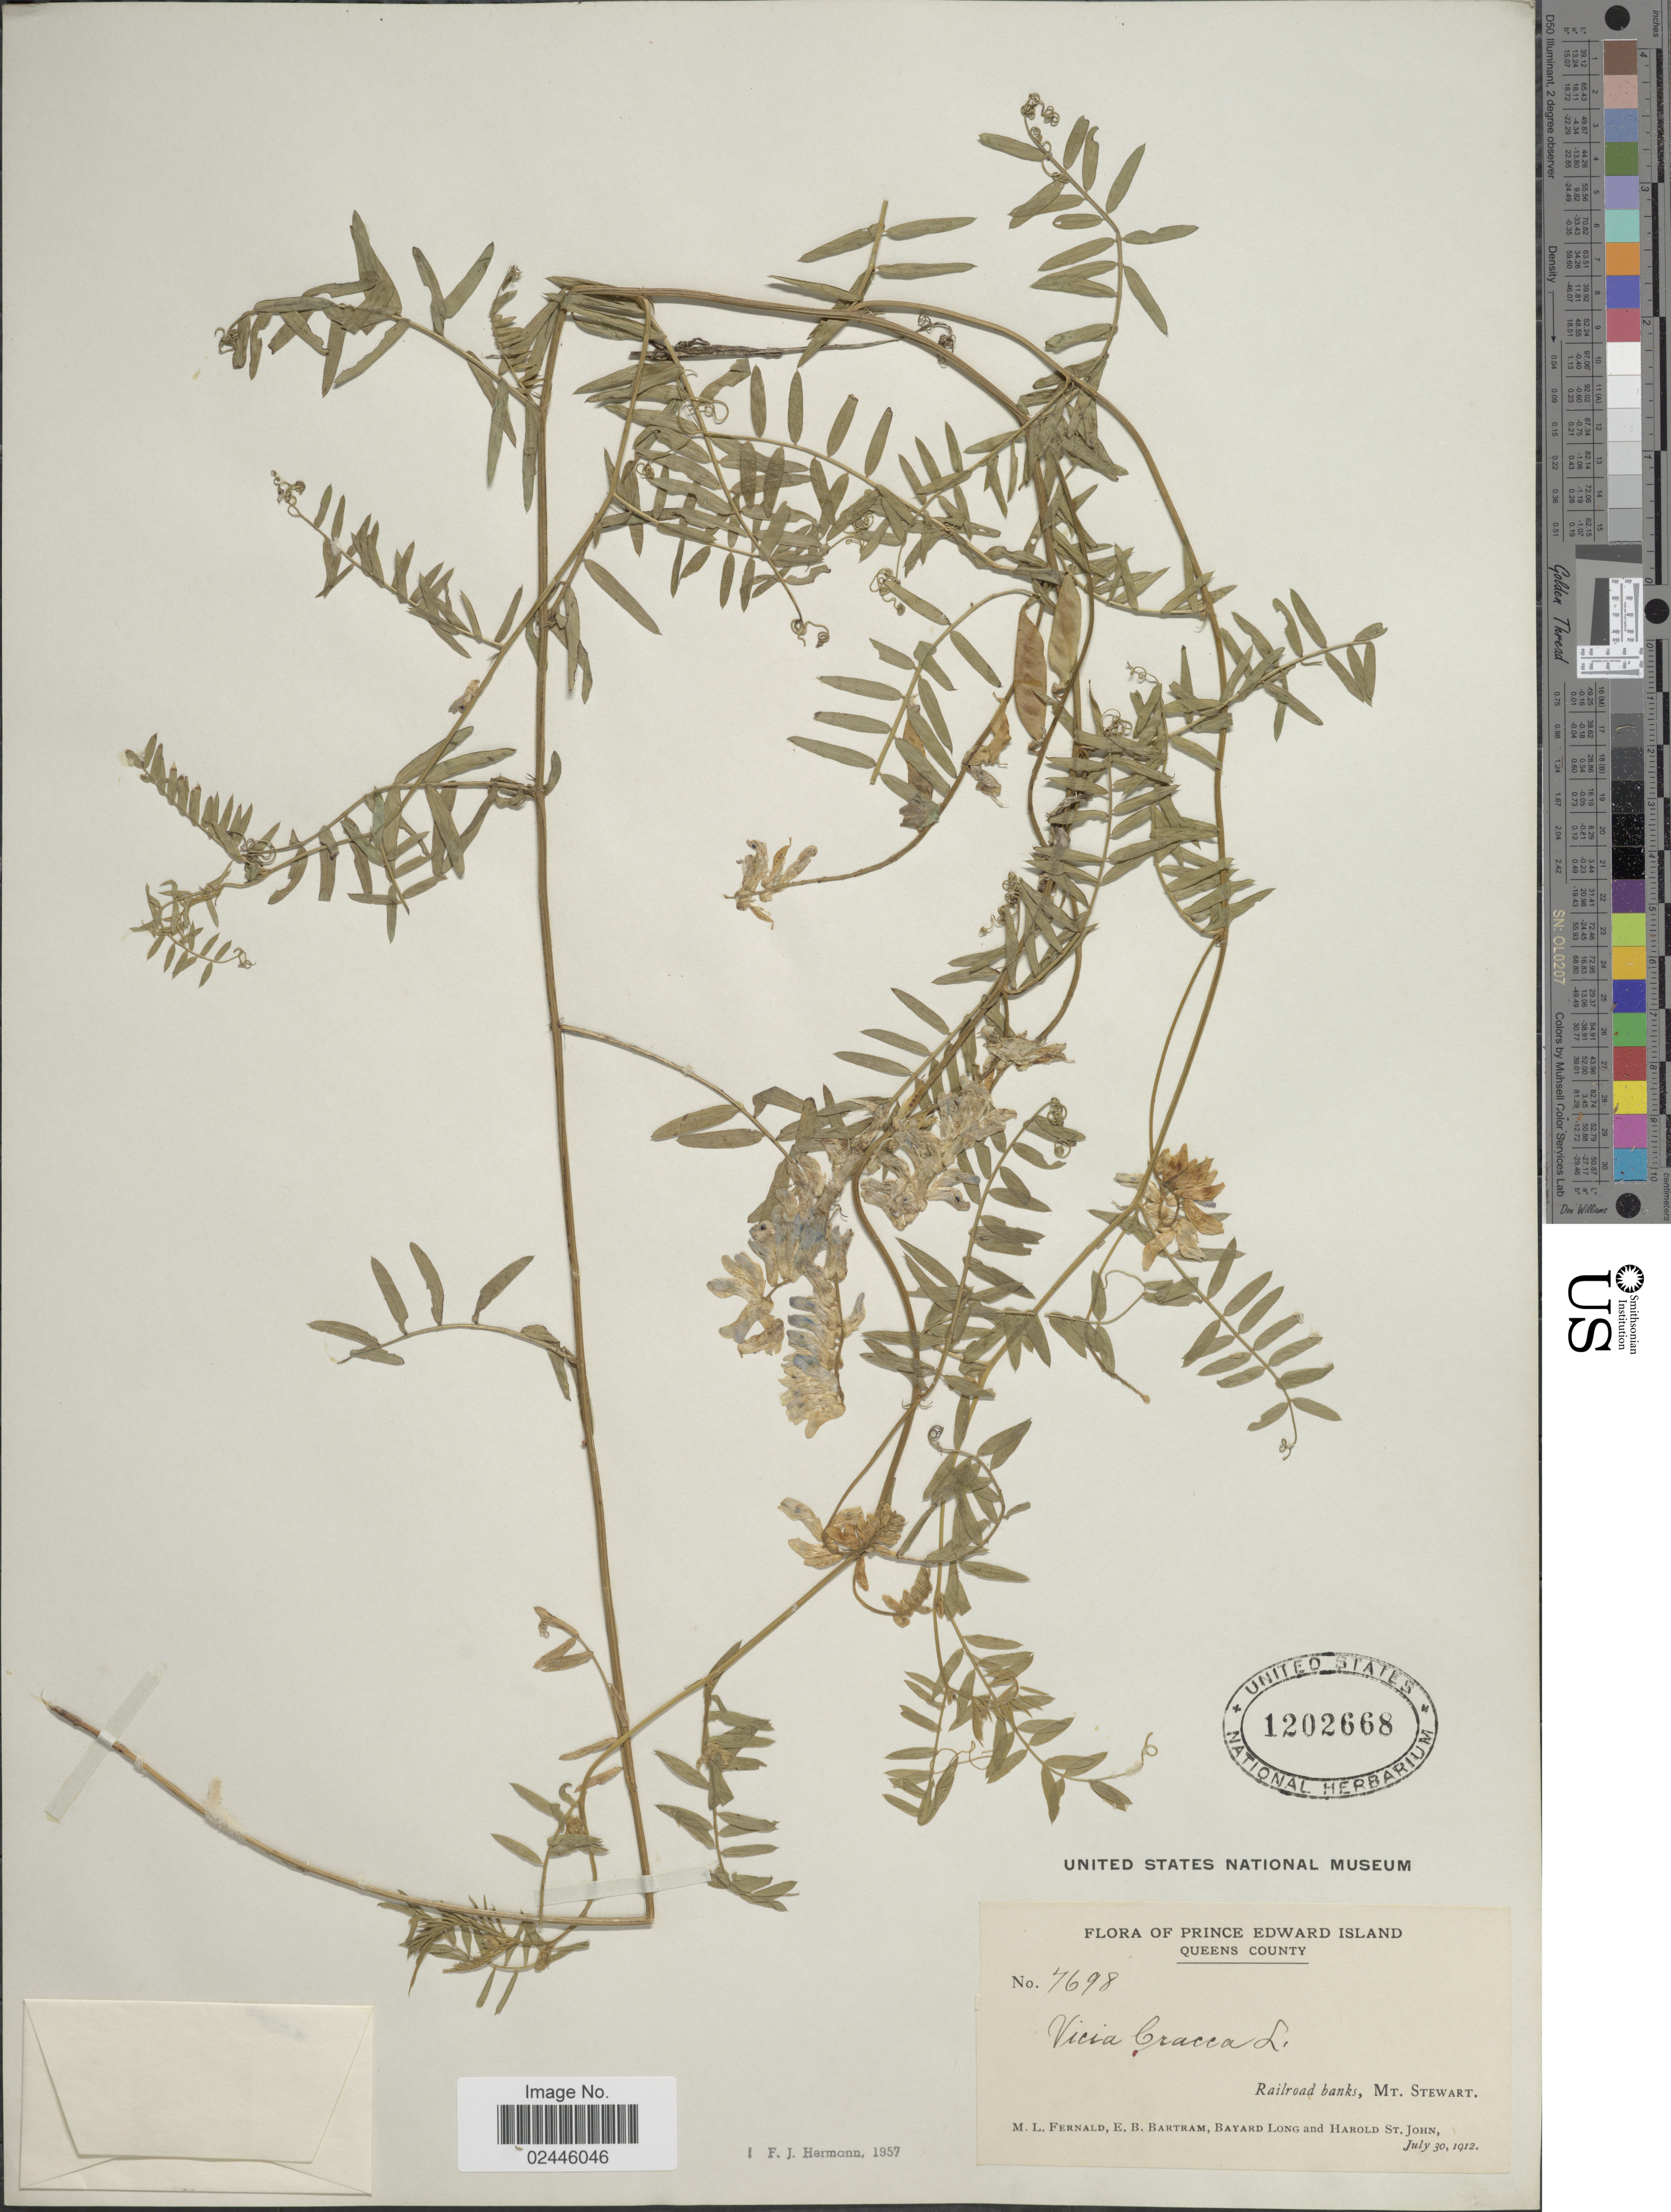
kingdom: Plantae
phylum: Tracheophyta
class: Magnoliopsida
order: Fabales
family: Fabaceae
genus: Vicia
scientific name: Vicia cracca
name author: L.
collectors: M. L. Fernald, E. B. Bartram, B. Long & H. St. John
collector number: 7698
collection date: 1912-07-30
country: Canada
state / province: Prince Edward Island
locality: Queens County, Railroad banks, Mt. Stewart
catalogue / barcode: US 1202668